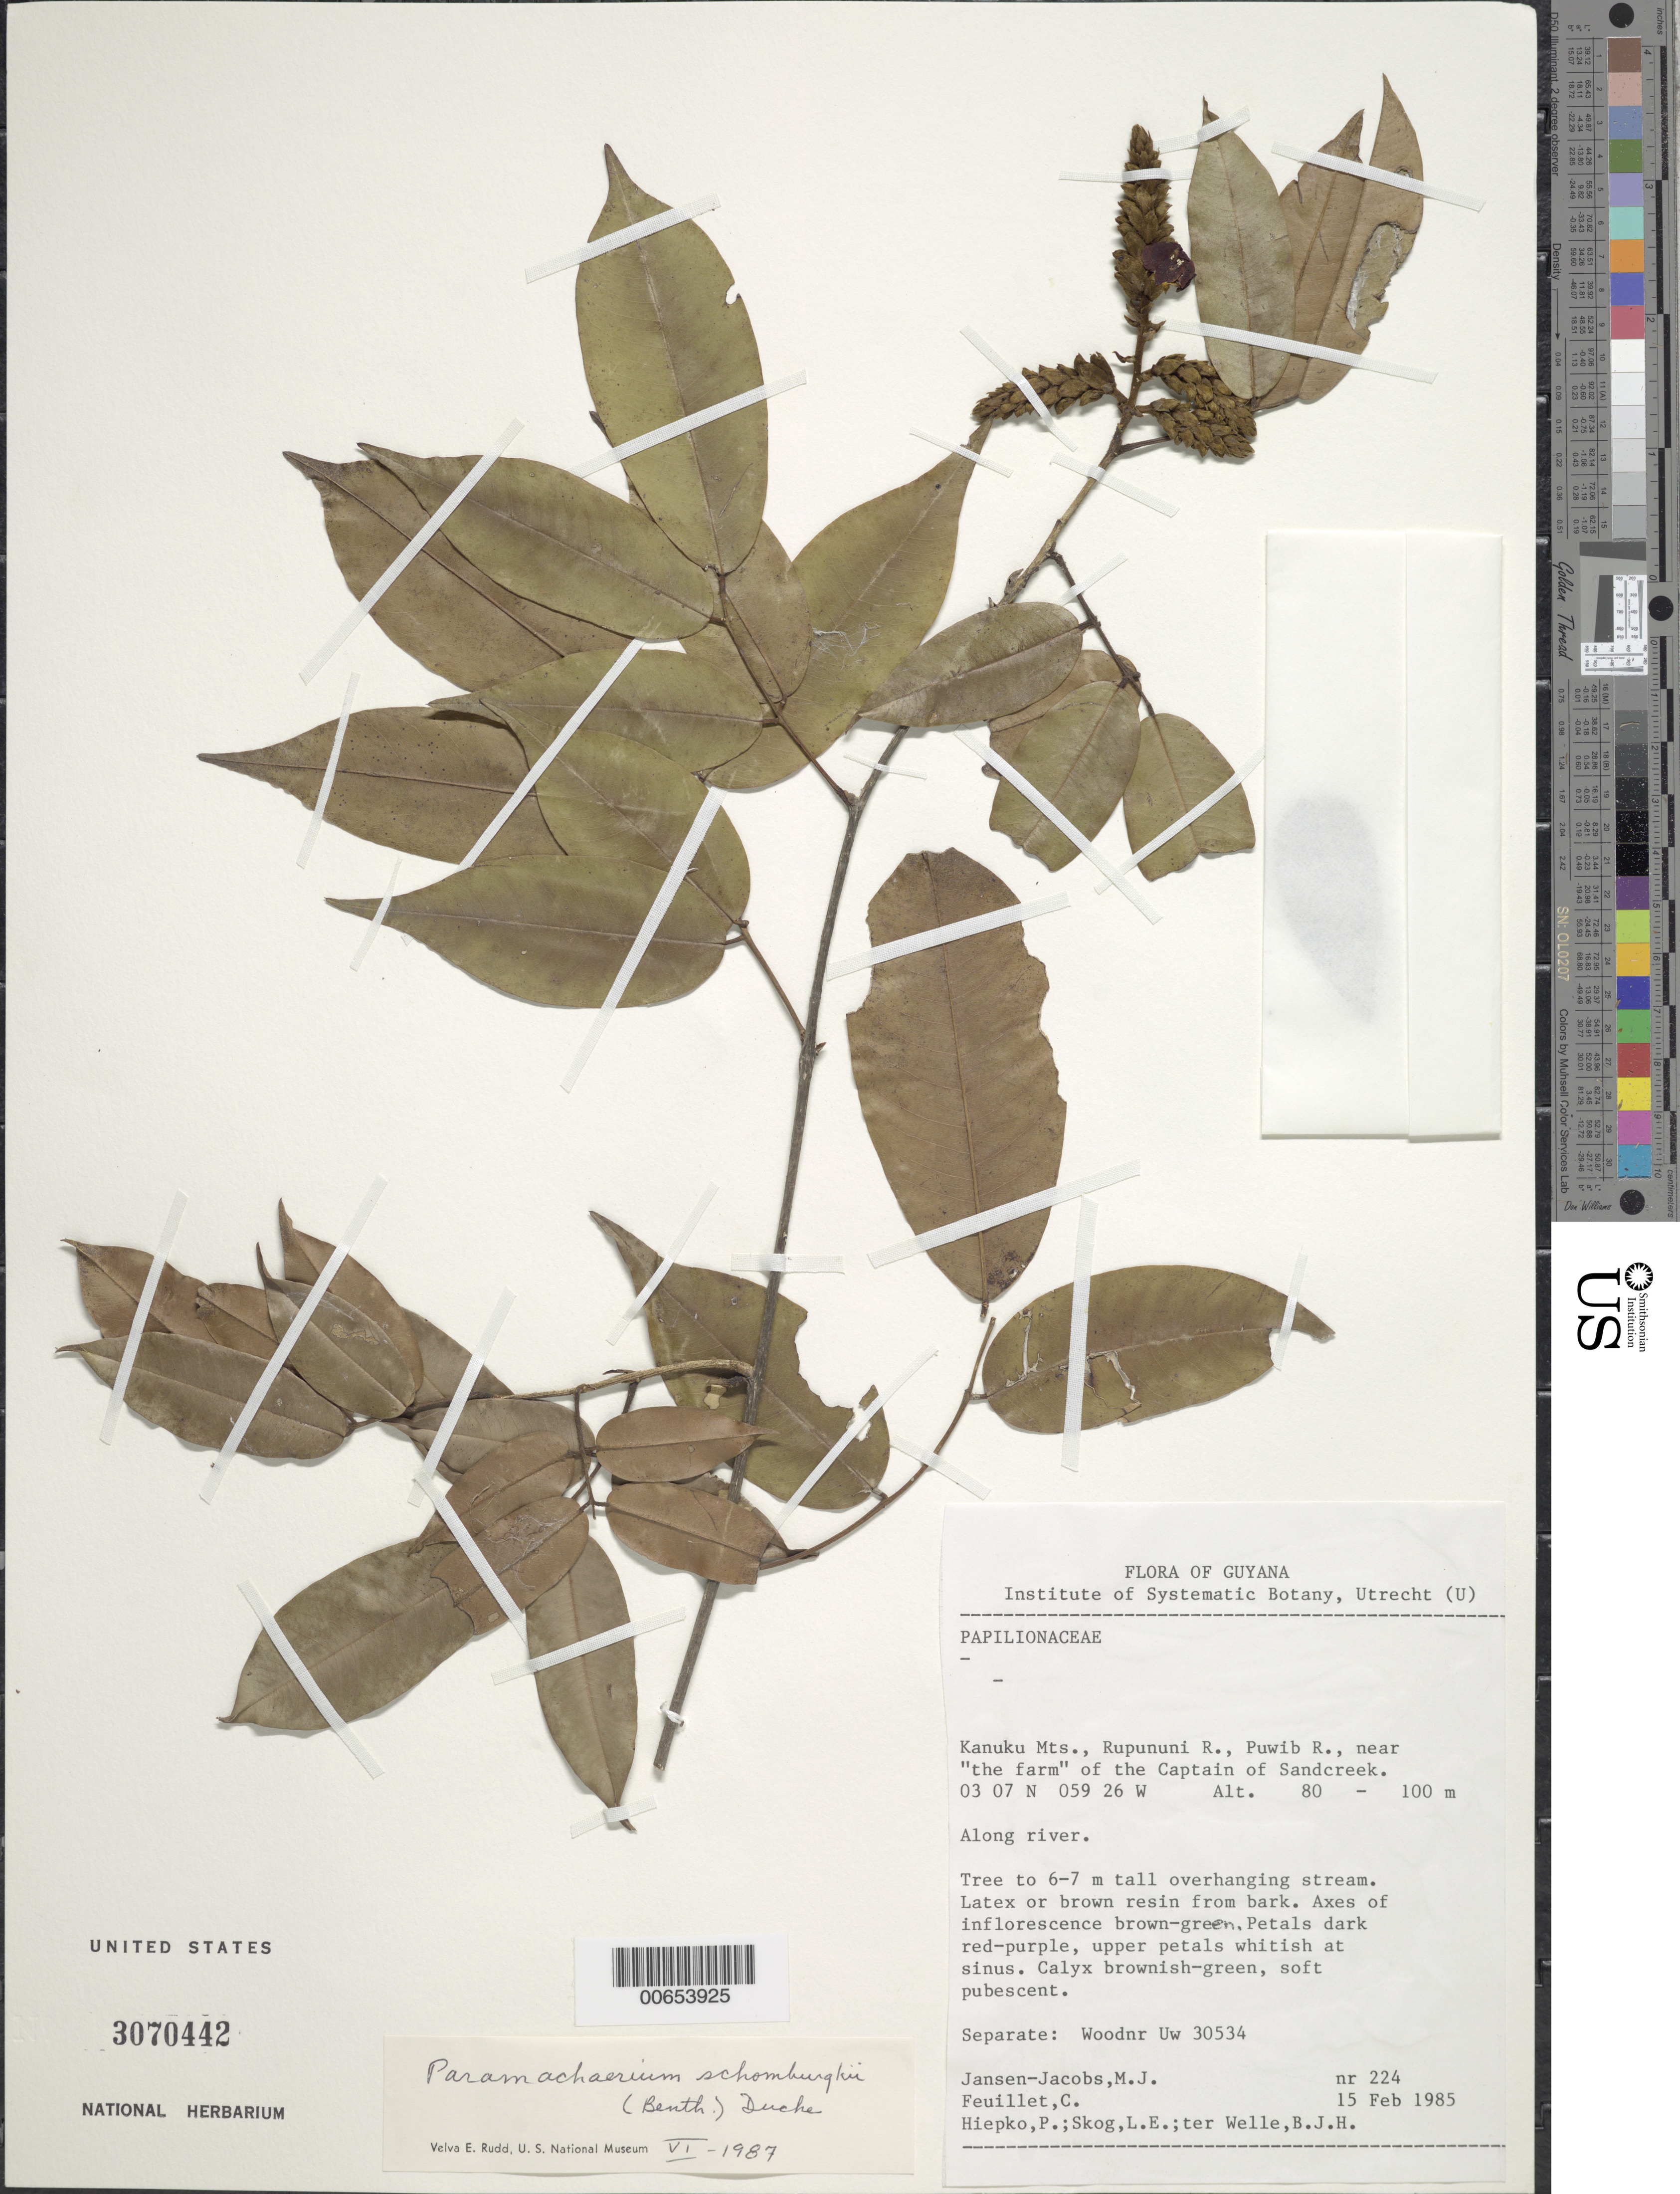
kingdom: Plantae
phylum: Tracheophyta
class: Magnoliopsida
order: Fabales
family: Fabaceae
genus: Paramachaerium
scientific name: Paramachaerium schomburgkii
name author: (Benth.) Ducke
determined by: Rudd, V. E.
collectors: M. J. Jansen-Jacobs, C. Feuillet, P. H. Hiepko, L. E. Skog & B. Welle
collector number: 224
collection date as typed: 15-Feb-85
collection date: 1985-02-15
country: Guyana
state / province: U. Takutu-U. Essequibo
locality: Kanuku Mts., Rupununi R., Puwib R. near "the farm" of the Captain of Sandcreek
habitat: Overhanging stream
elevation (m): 80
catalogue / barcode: US 3070442